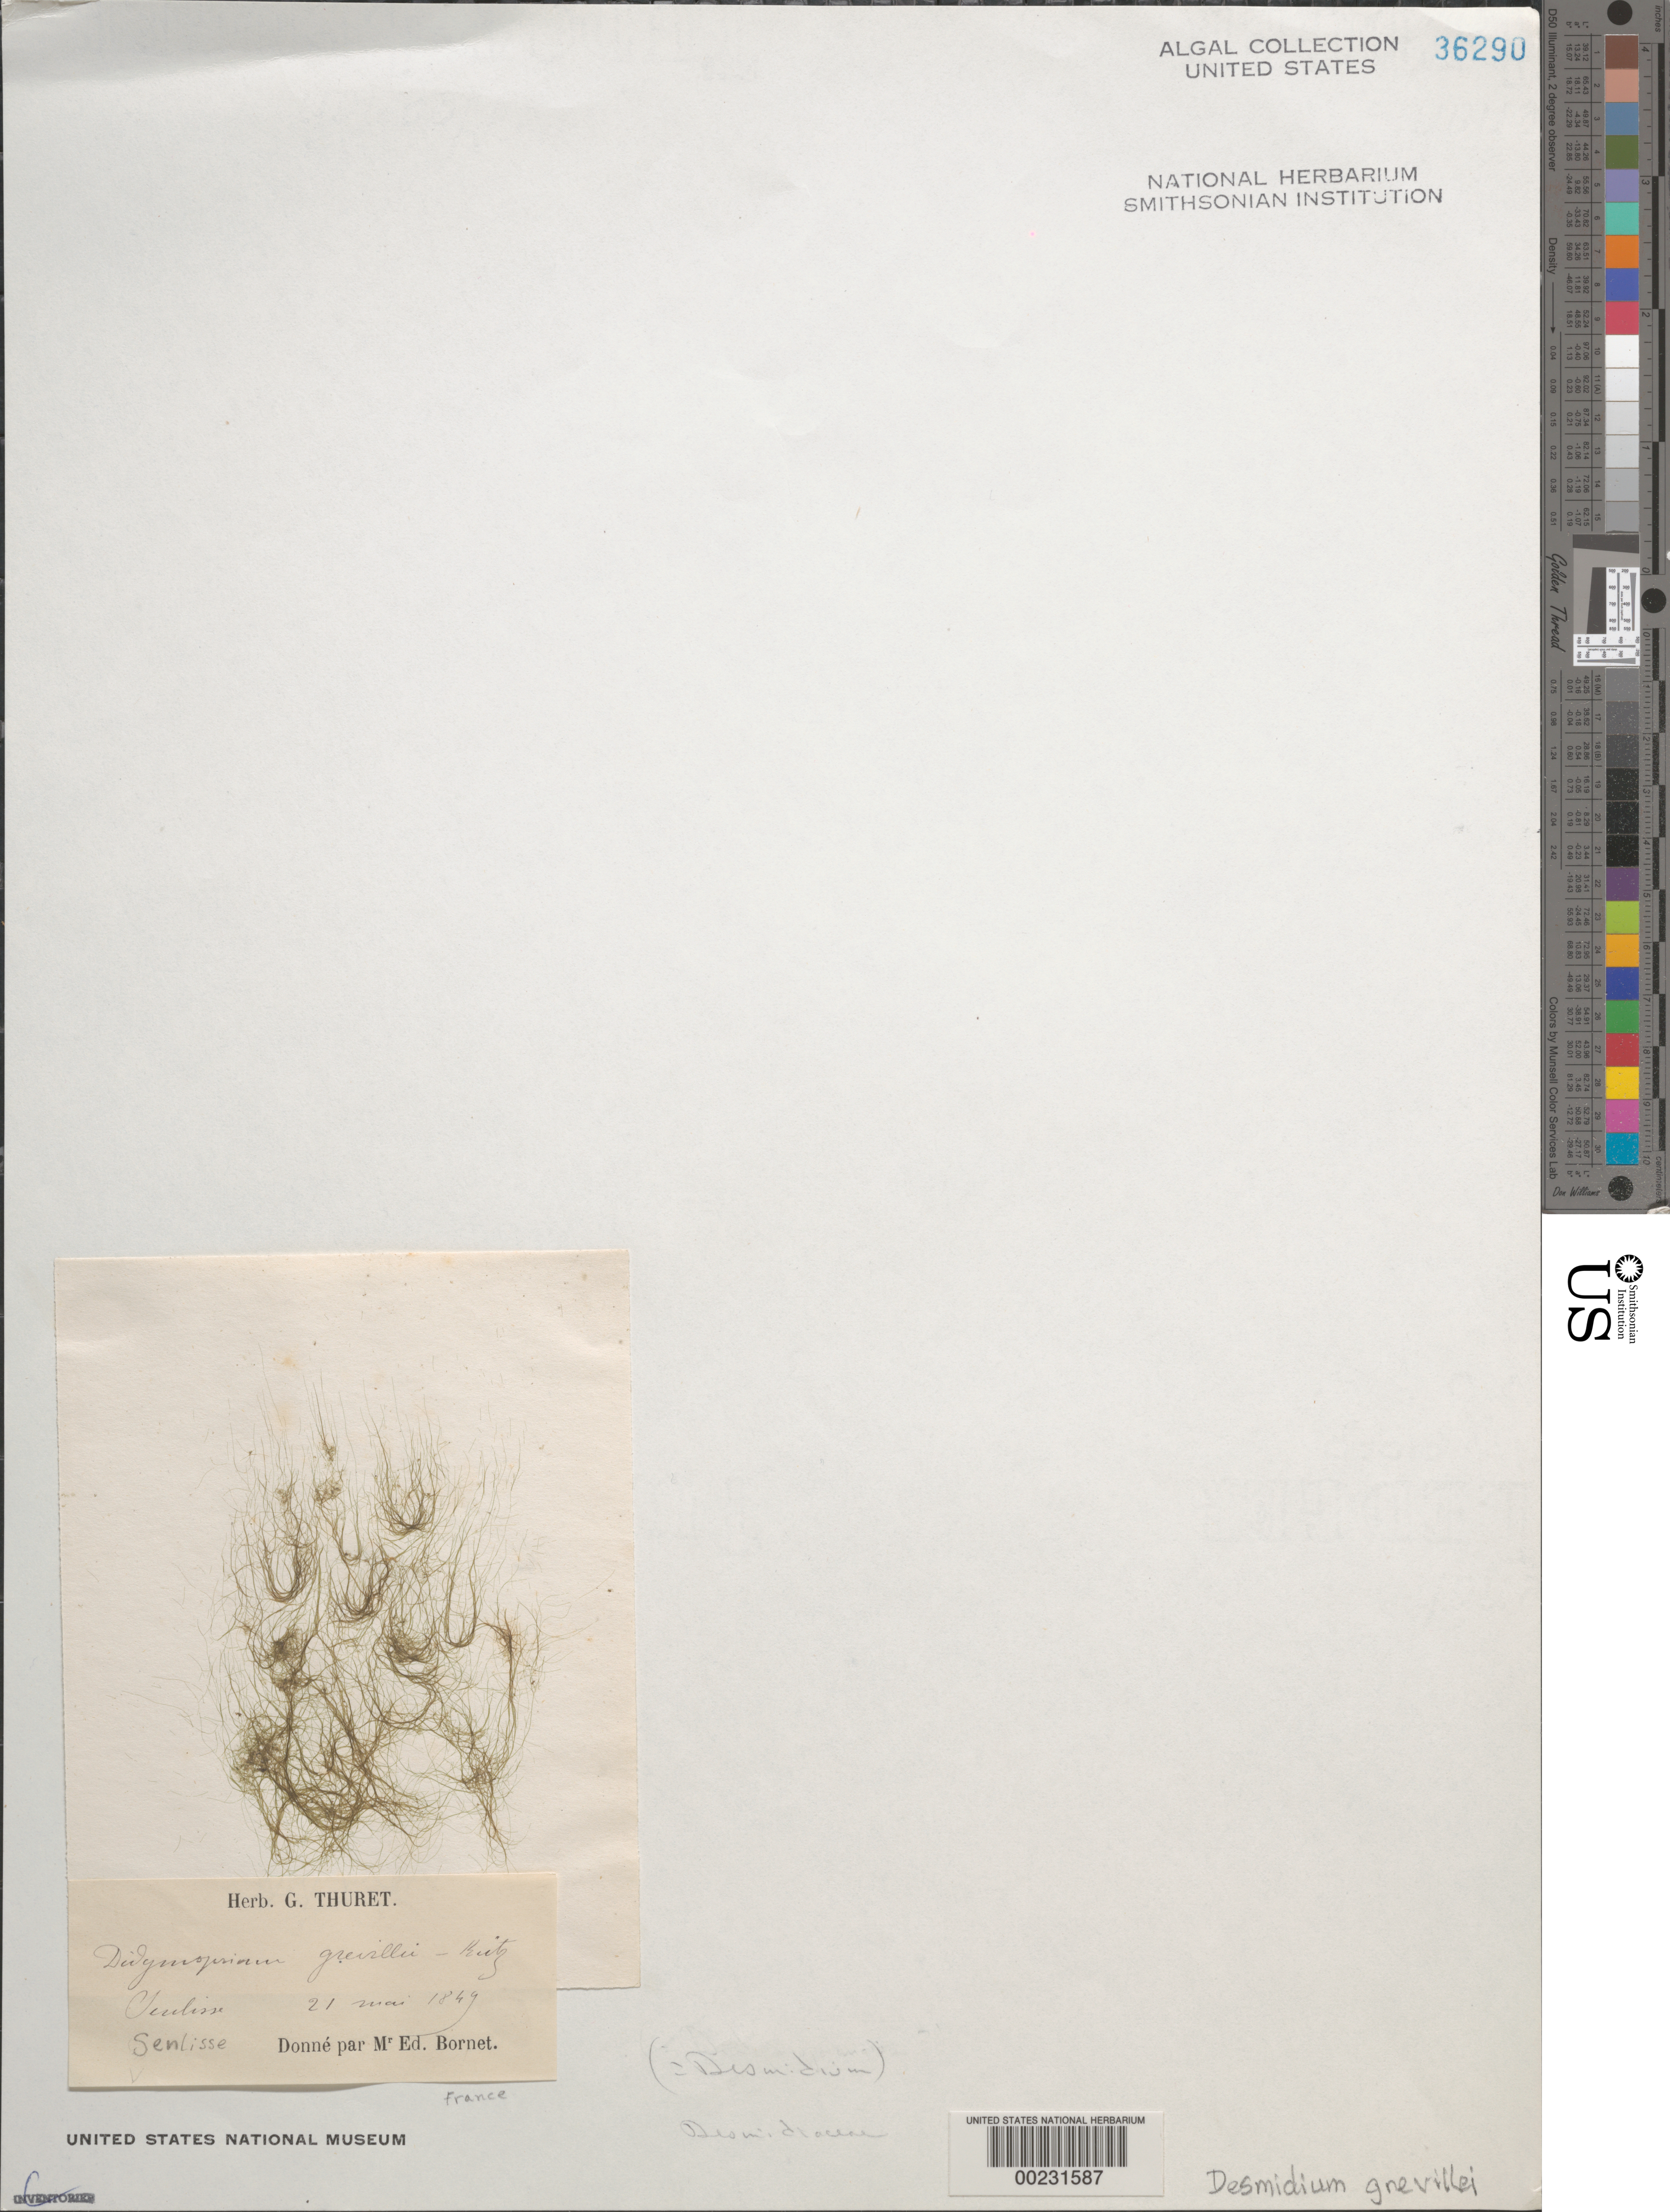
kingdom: Plantae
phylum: Charophyta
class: Zygnematophyceae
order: Zygnematales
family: Desmidiaceae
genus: Desmidium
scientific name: Desmidium grevillei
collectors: Thuret, G. (herbarium)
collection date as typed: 21 May 1849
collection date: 1849-05-21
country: France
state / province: Île-de-france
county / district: Yvelines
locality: Senlisse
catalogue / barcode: US 36290